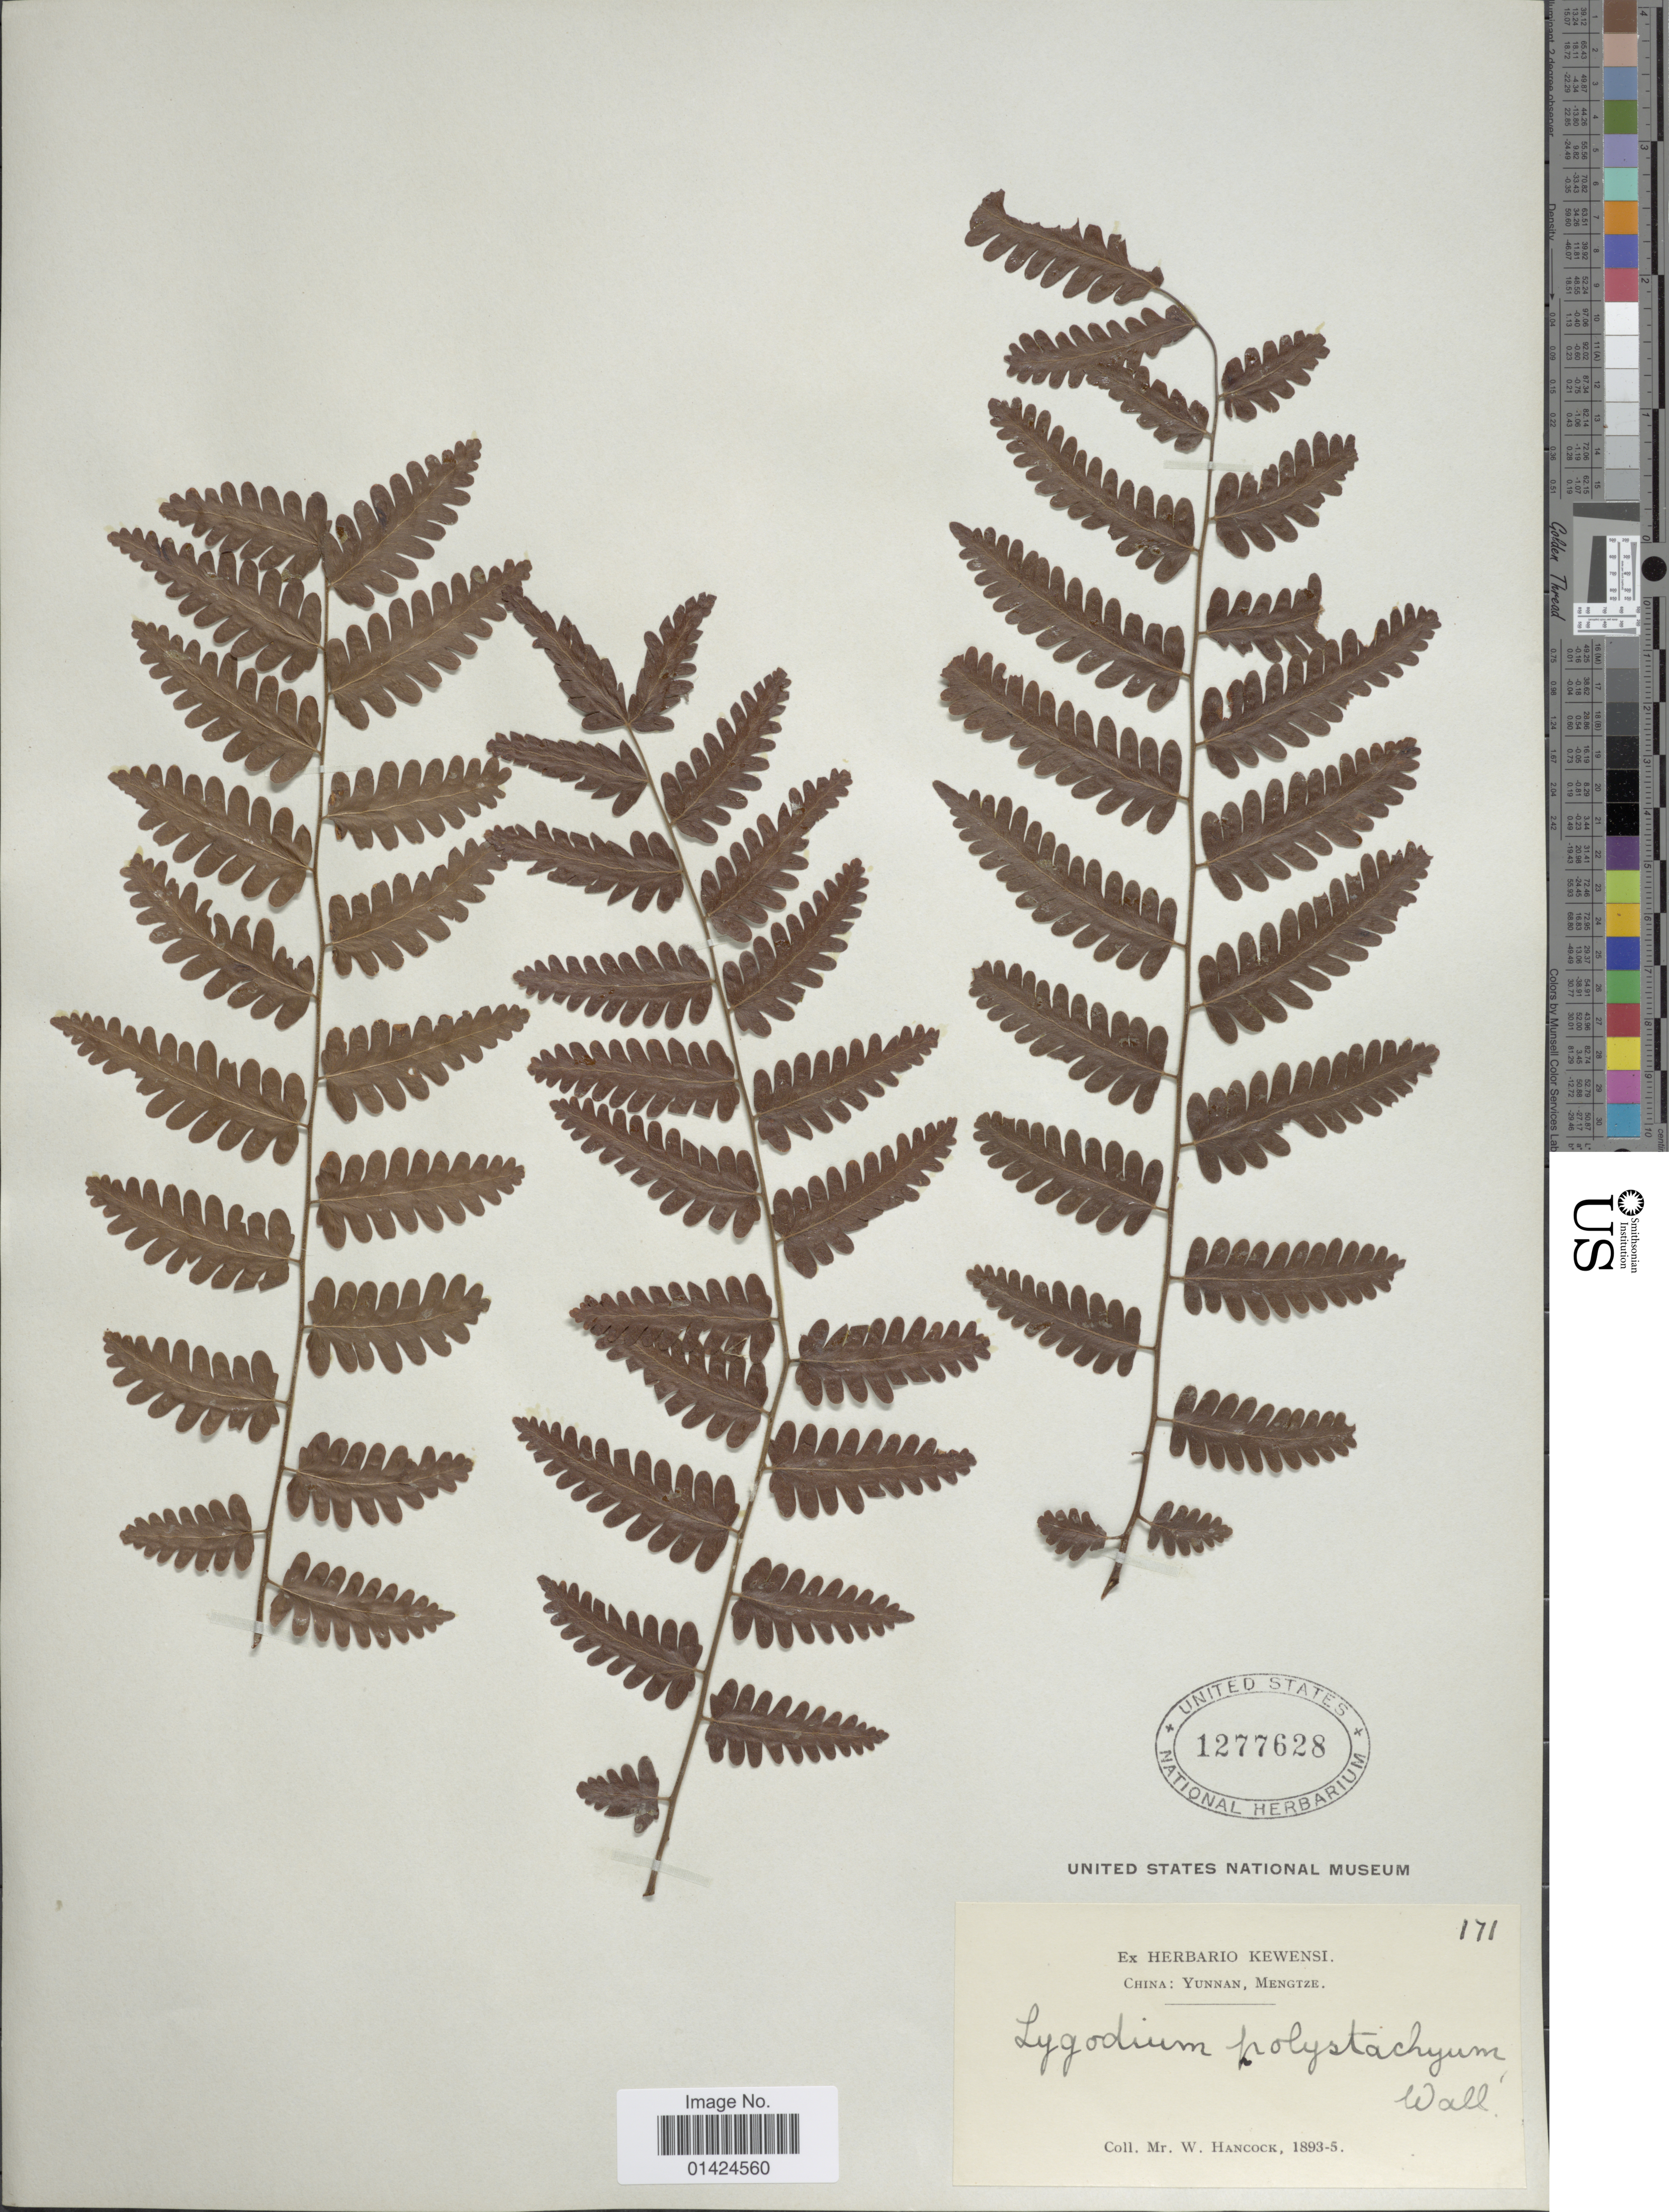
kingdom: Plantae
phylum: Tracheophyta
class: Polypodiopsida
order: Schizaeales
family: Lygodiaceae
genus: Lygodium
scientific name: Lygodium polystachyum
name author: Wall. ex T. Moore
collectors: W. Hancock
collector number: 171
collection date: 1893/1895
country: China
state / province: Yunnan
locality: Mengtze.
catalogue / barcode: US 1277628